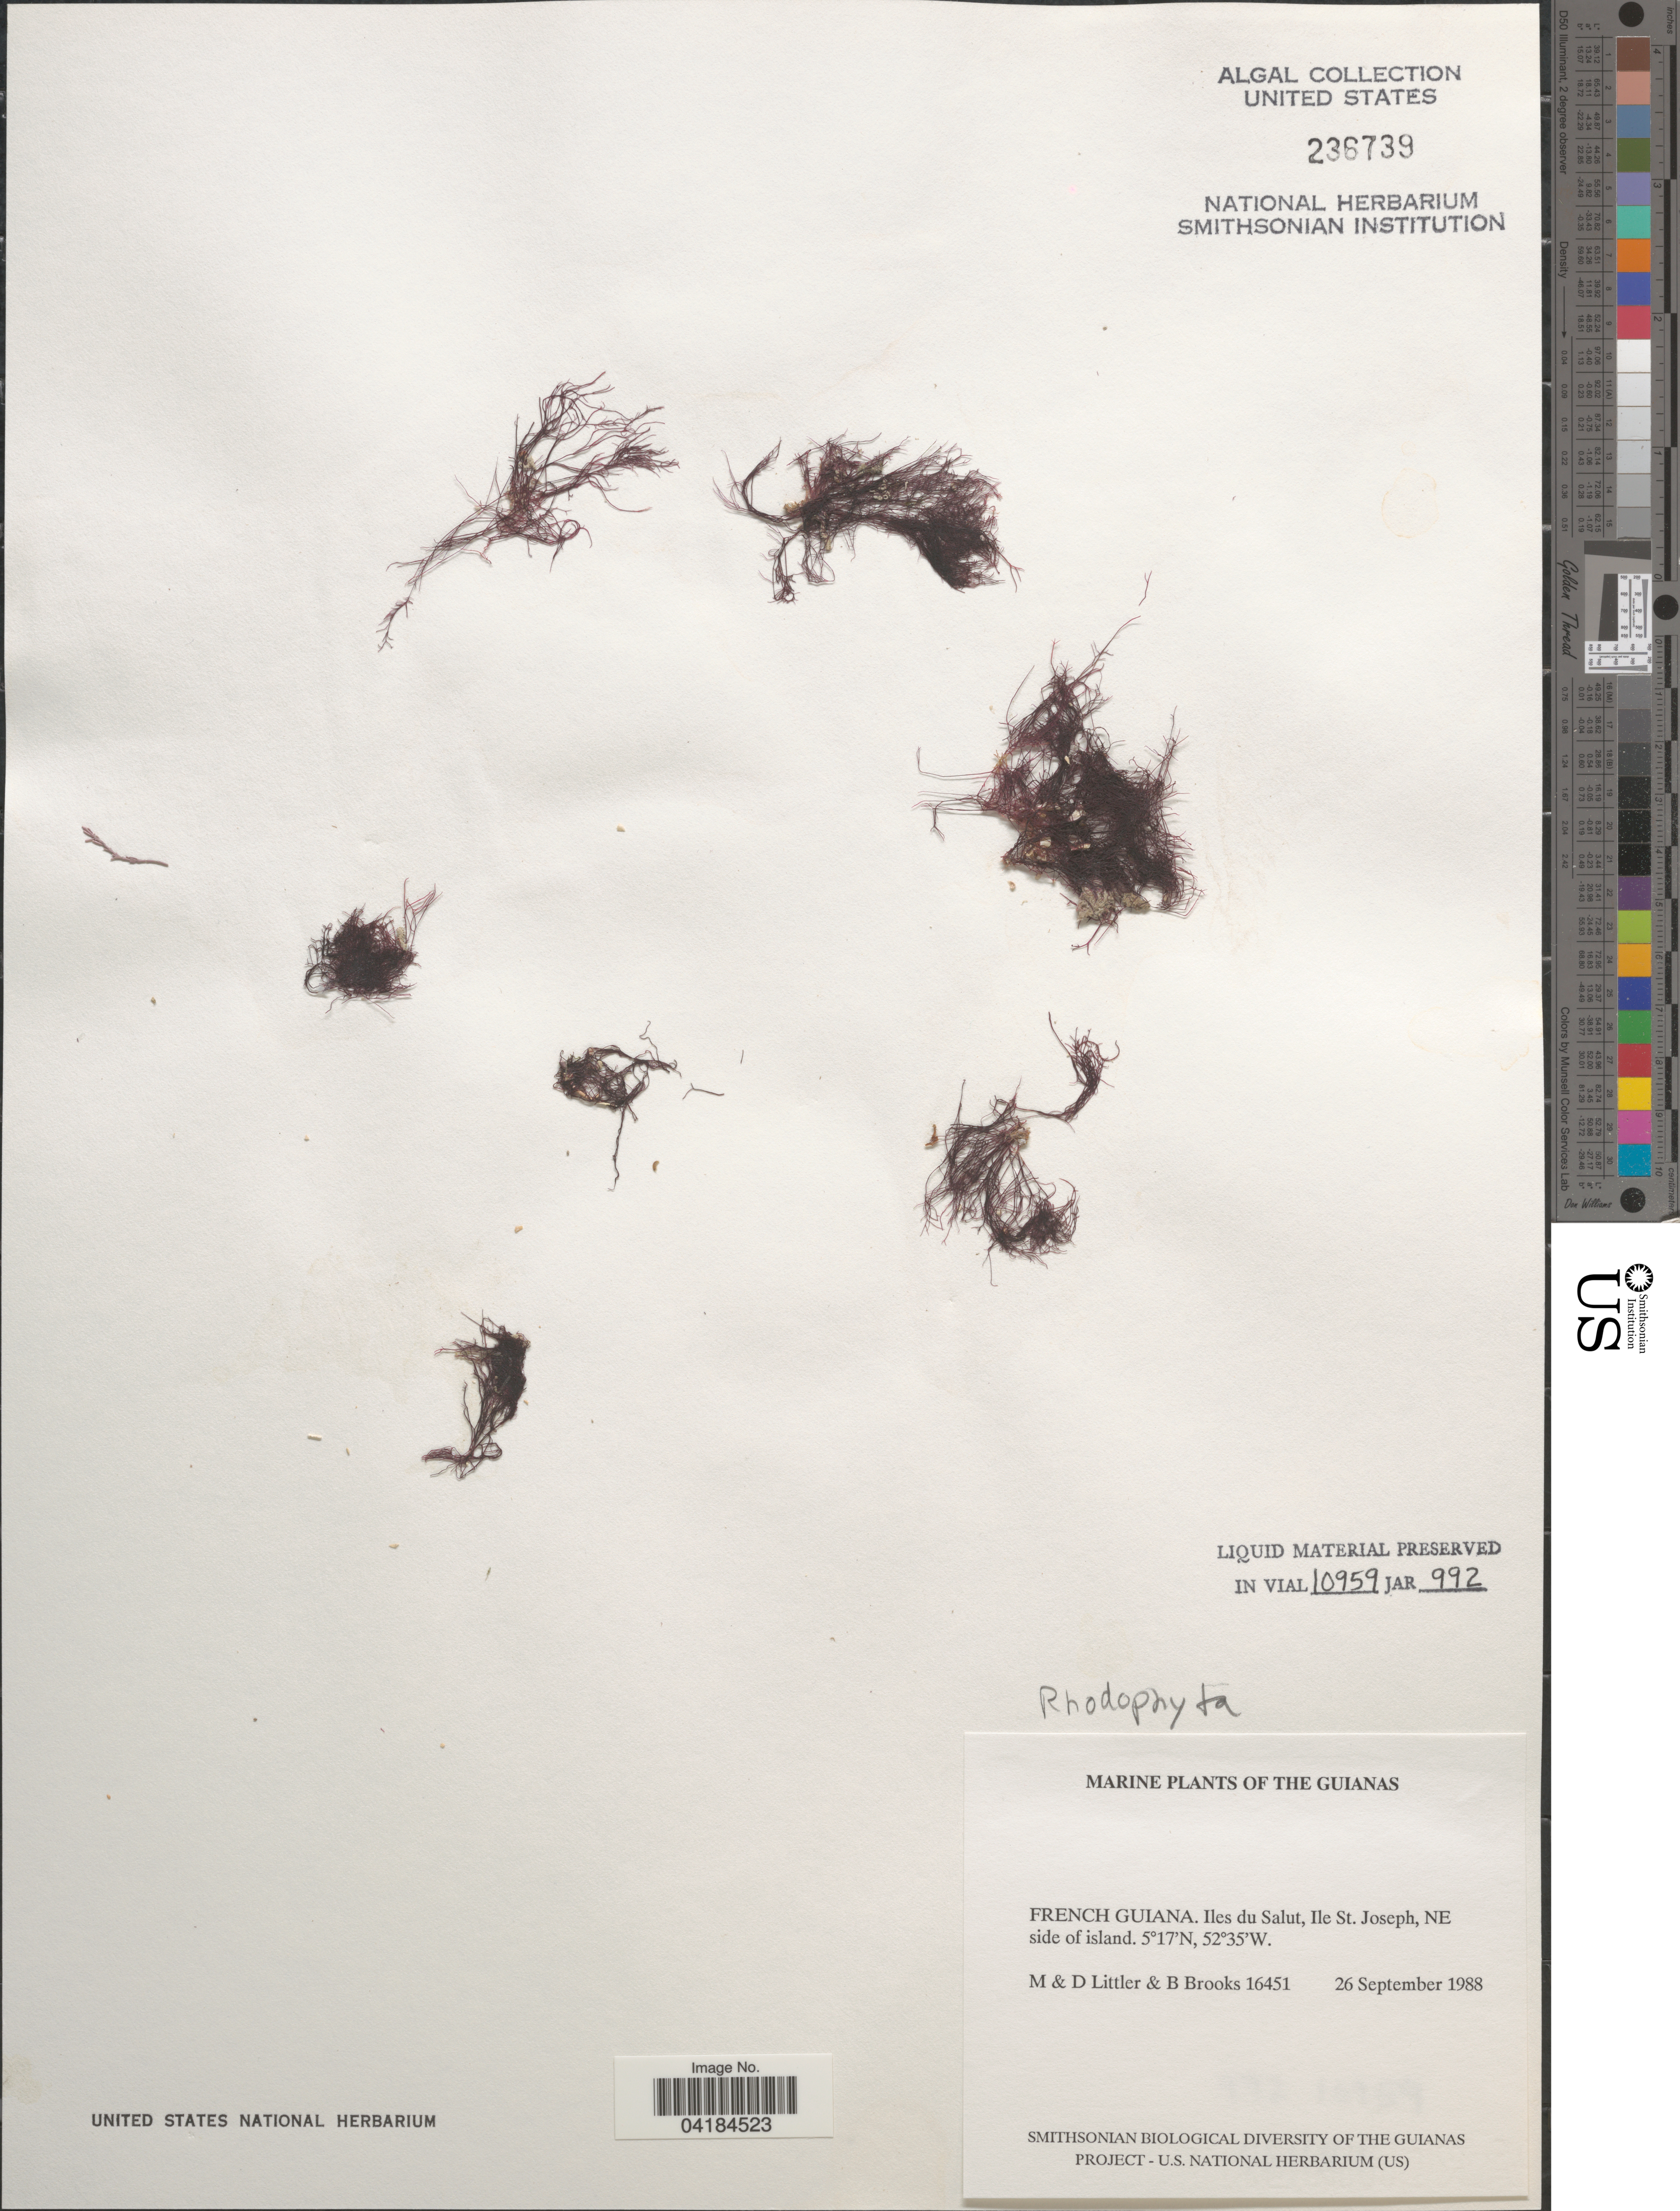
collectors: M. Littler, D. S. Littler & B. Brooks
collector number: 16451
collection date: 1988-09-26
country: French Guiana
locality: The Guianas. Iles du Salut, Ile St. Joseph. NE side of island.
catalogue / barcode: US 236739